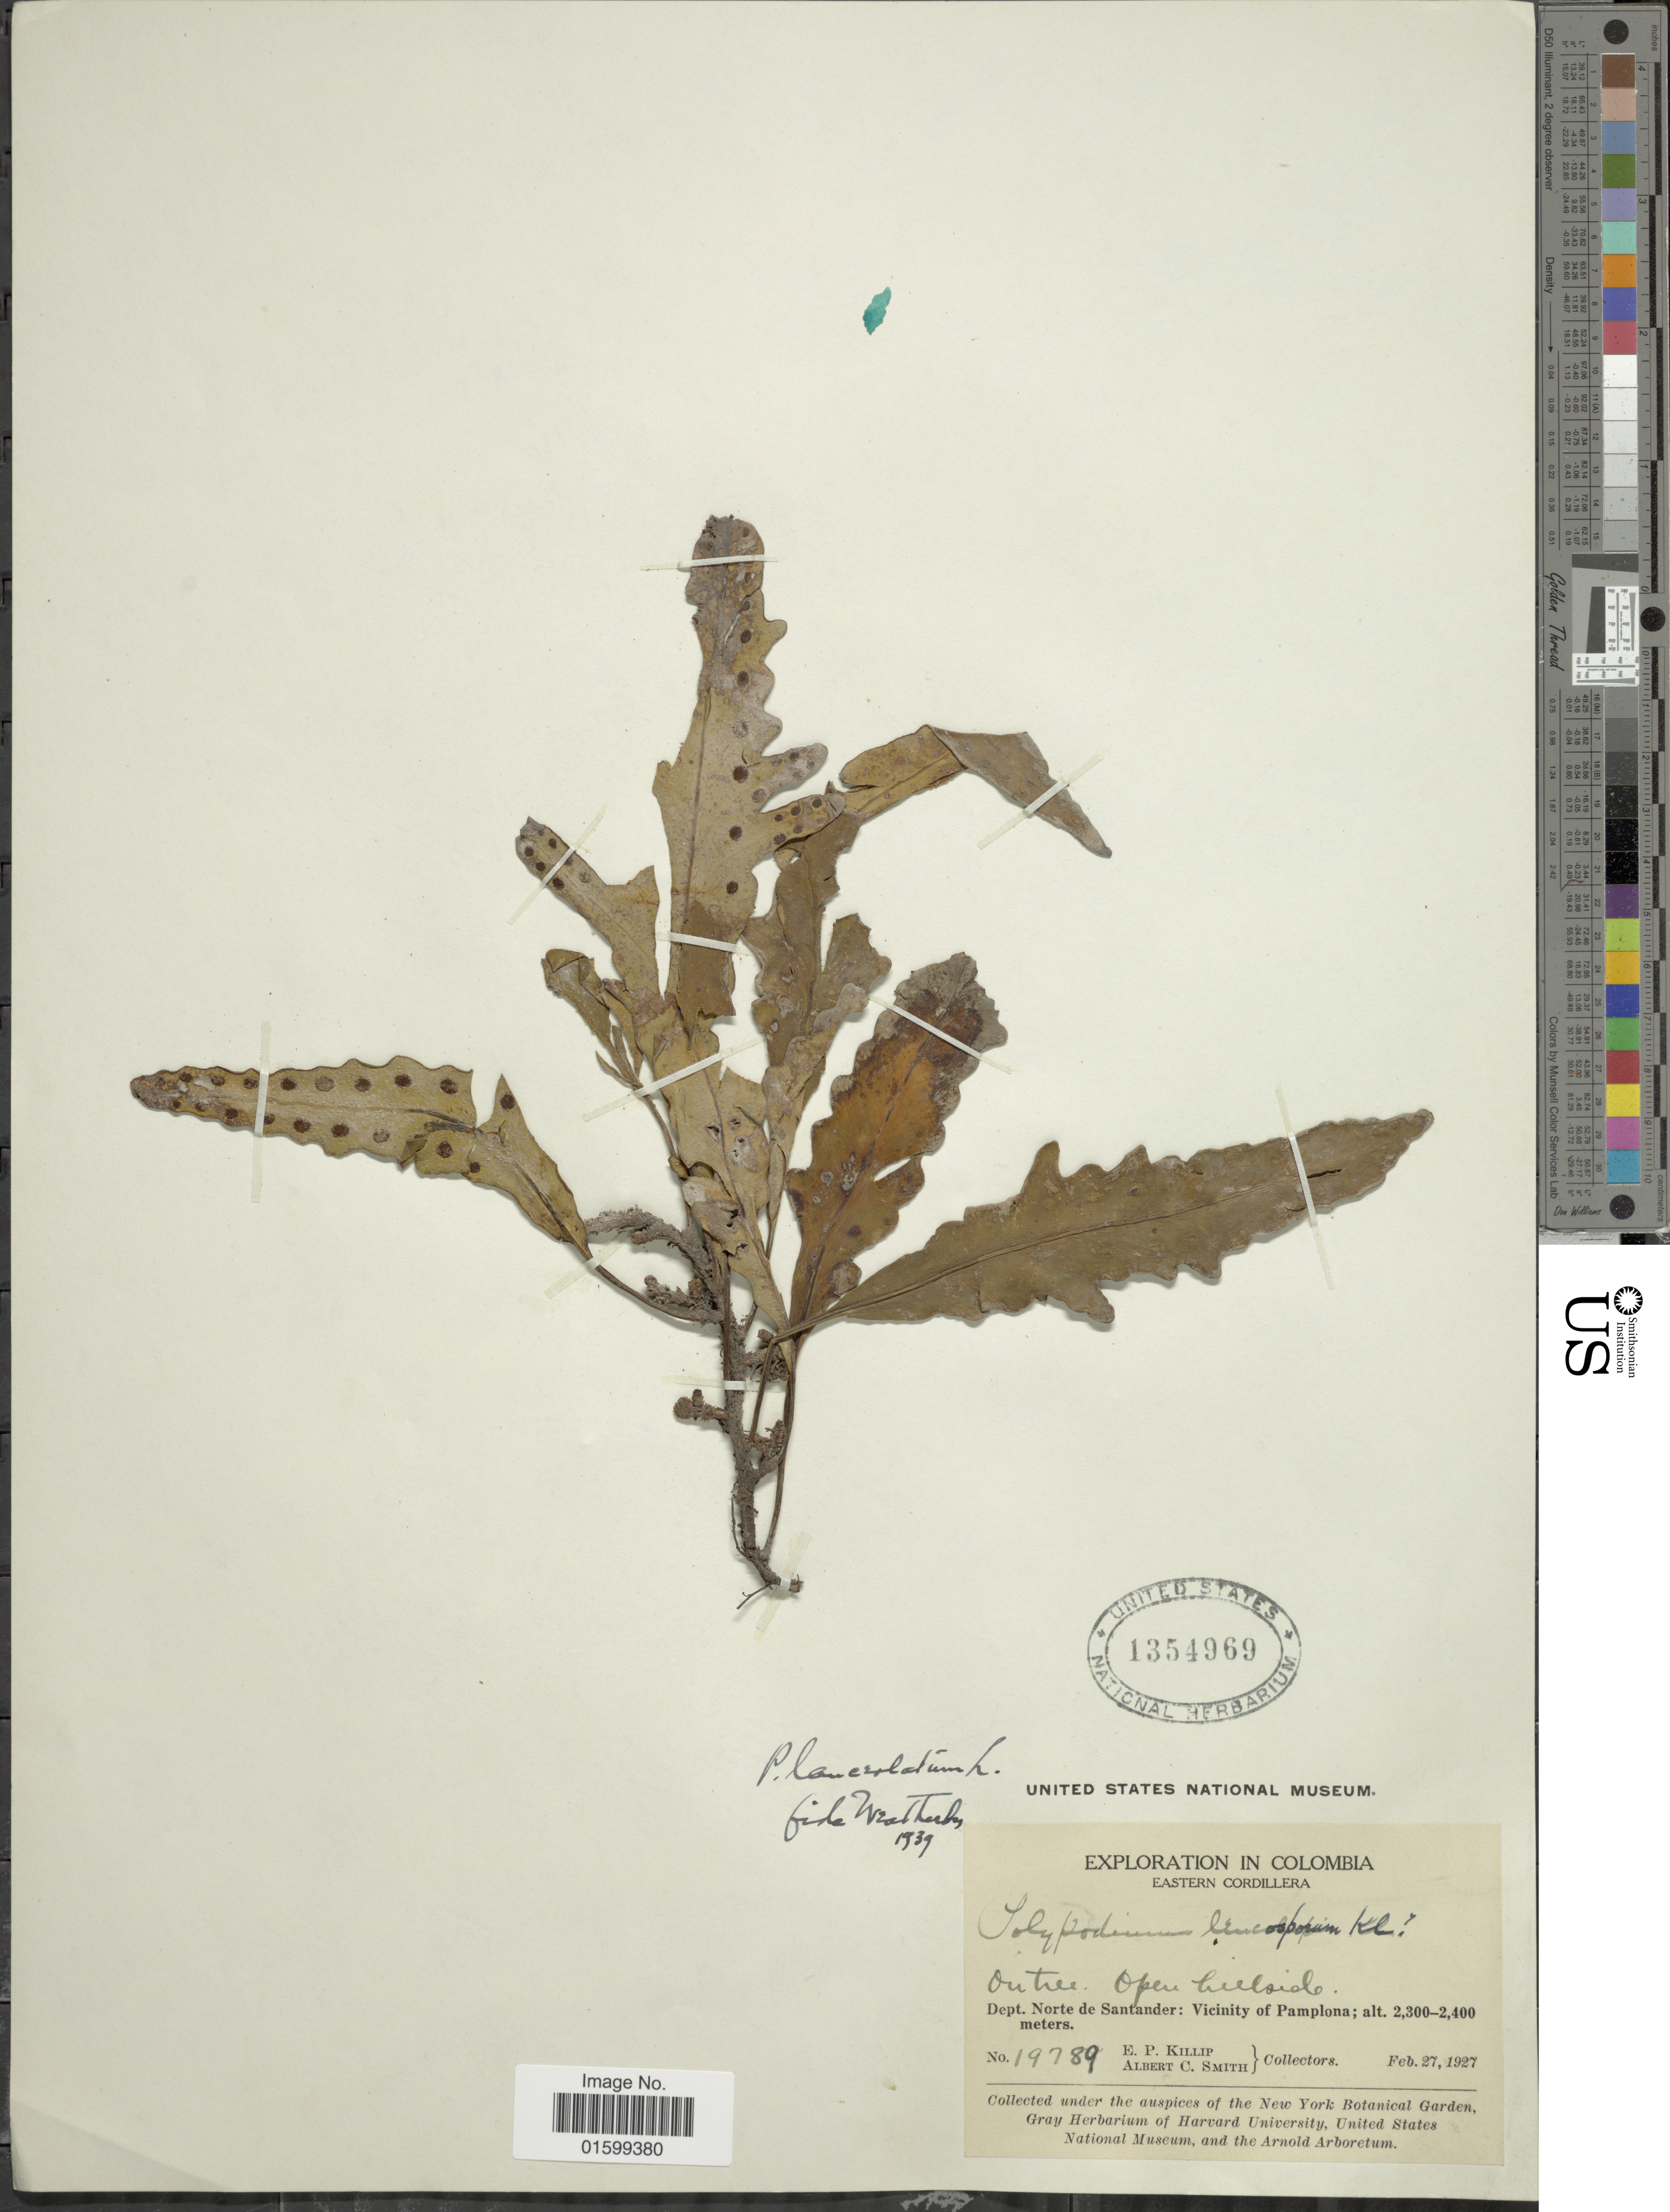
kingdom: Plantae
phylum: Tracheophyta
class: Polypodiopsida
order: Polypodiales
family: Polypodiaceae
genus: Pleopeltis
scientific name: Pleopeltis x leucospora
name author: (Klotzsch) L.B. Moore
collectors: E. P. Killip & A. C. Smith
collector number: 19789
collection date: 1927-02-27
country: Colombia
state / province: Norte de Santander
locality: Eastern Cordillera, on tree, open hillside, Dep. Norte de Santander: Vicinity of Pamplona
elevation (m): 2300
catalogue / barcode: US 1354969